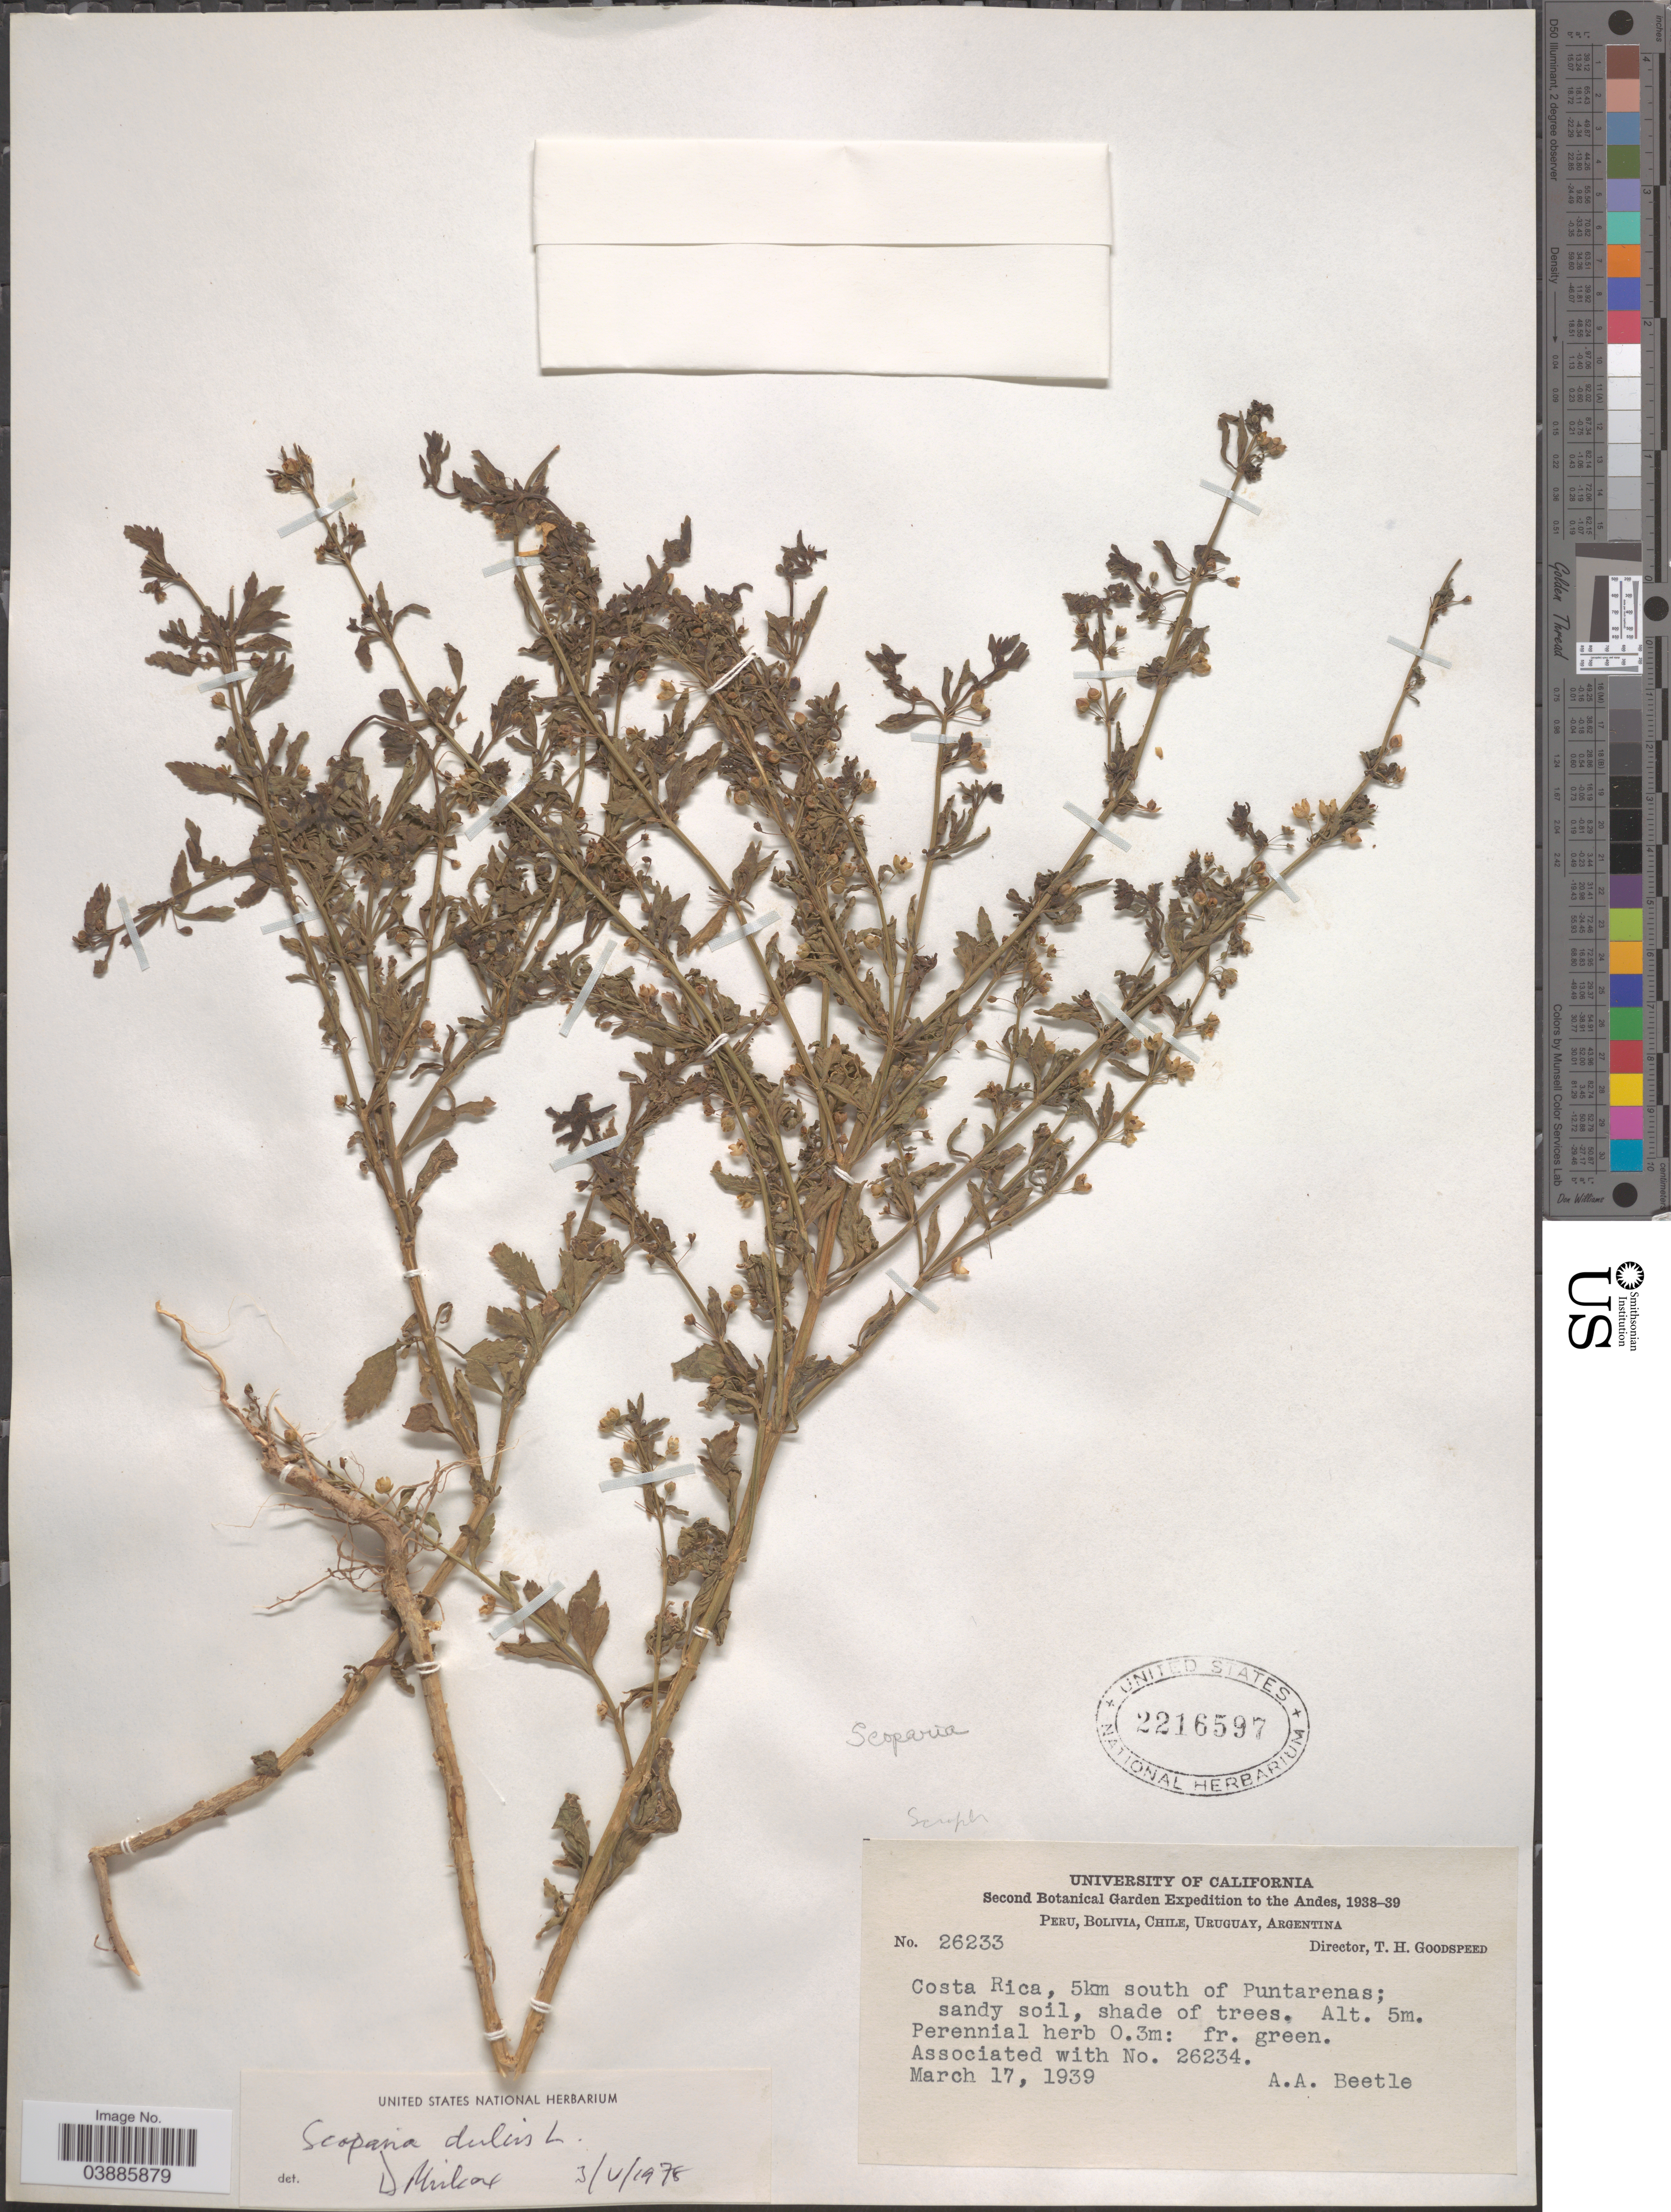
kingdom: Plantae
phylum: Tracheophyta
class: Magnoliopsida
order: Lamiales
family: Plantaginaceae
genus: Scoparia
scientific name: Scoparia dulcis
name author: L.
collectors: A. A. Beetle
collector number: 26233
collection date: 1939-03-17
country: Costa Rica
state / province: Puntarenas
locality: The Andes. 5km south of Puntarenas; sandy soil, shade of trees.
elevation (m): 5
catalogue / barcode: US 2216597